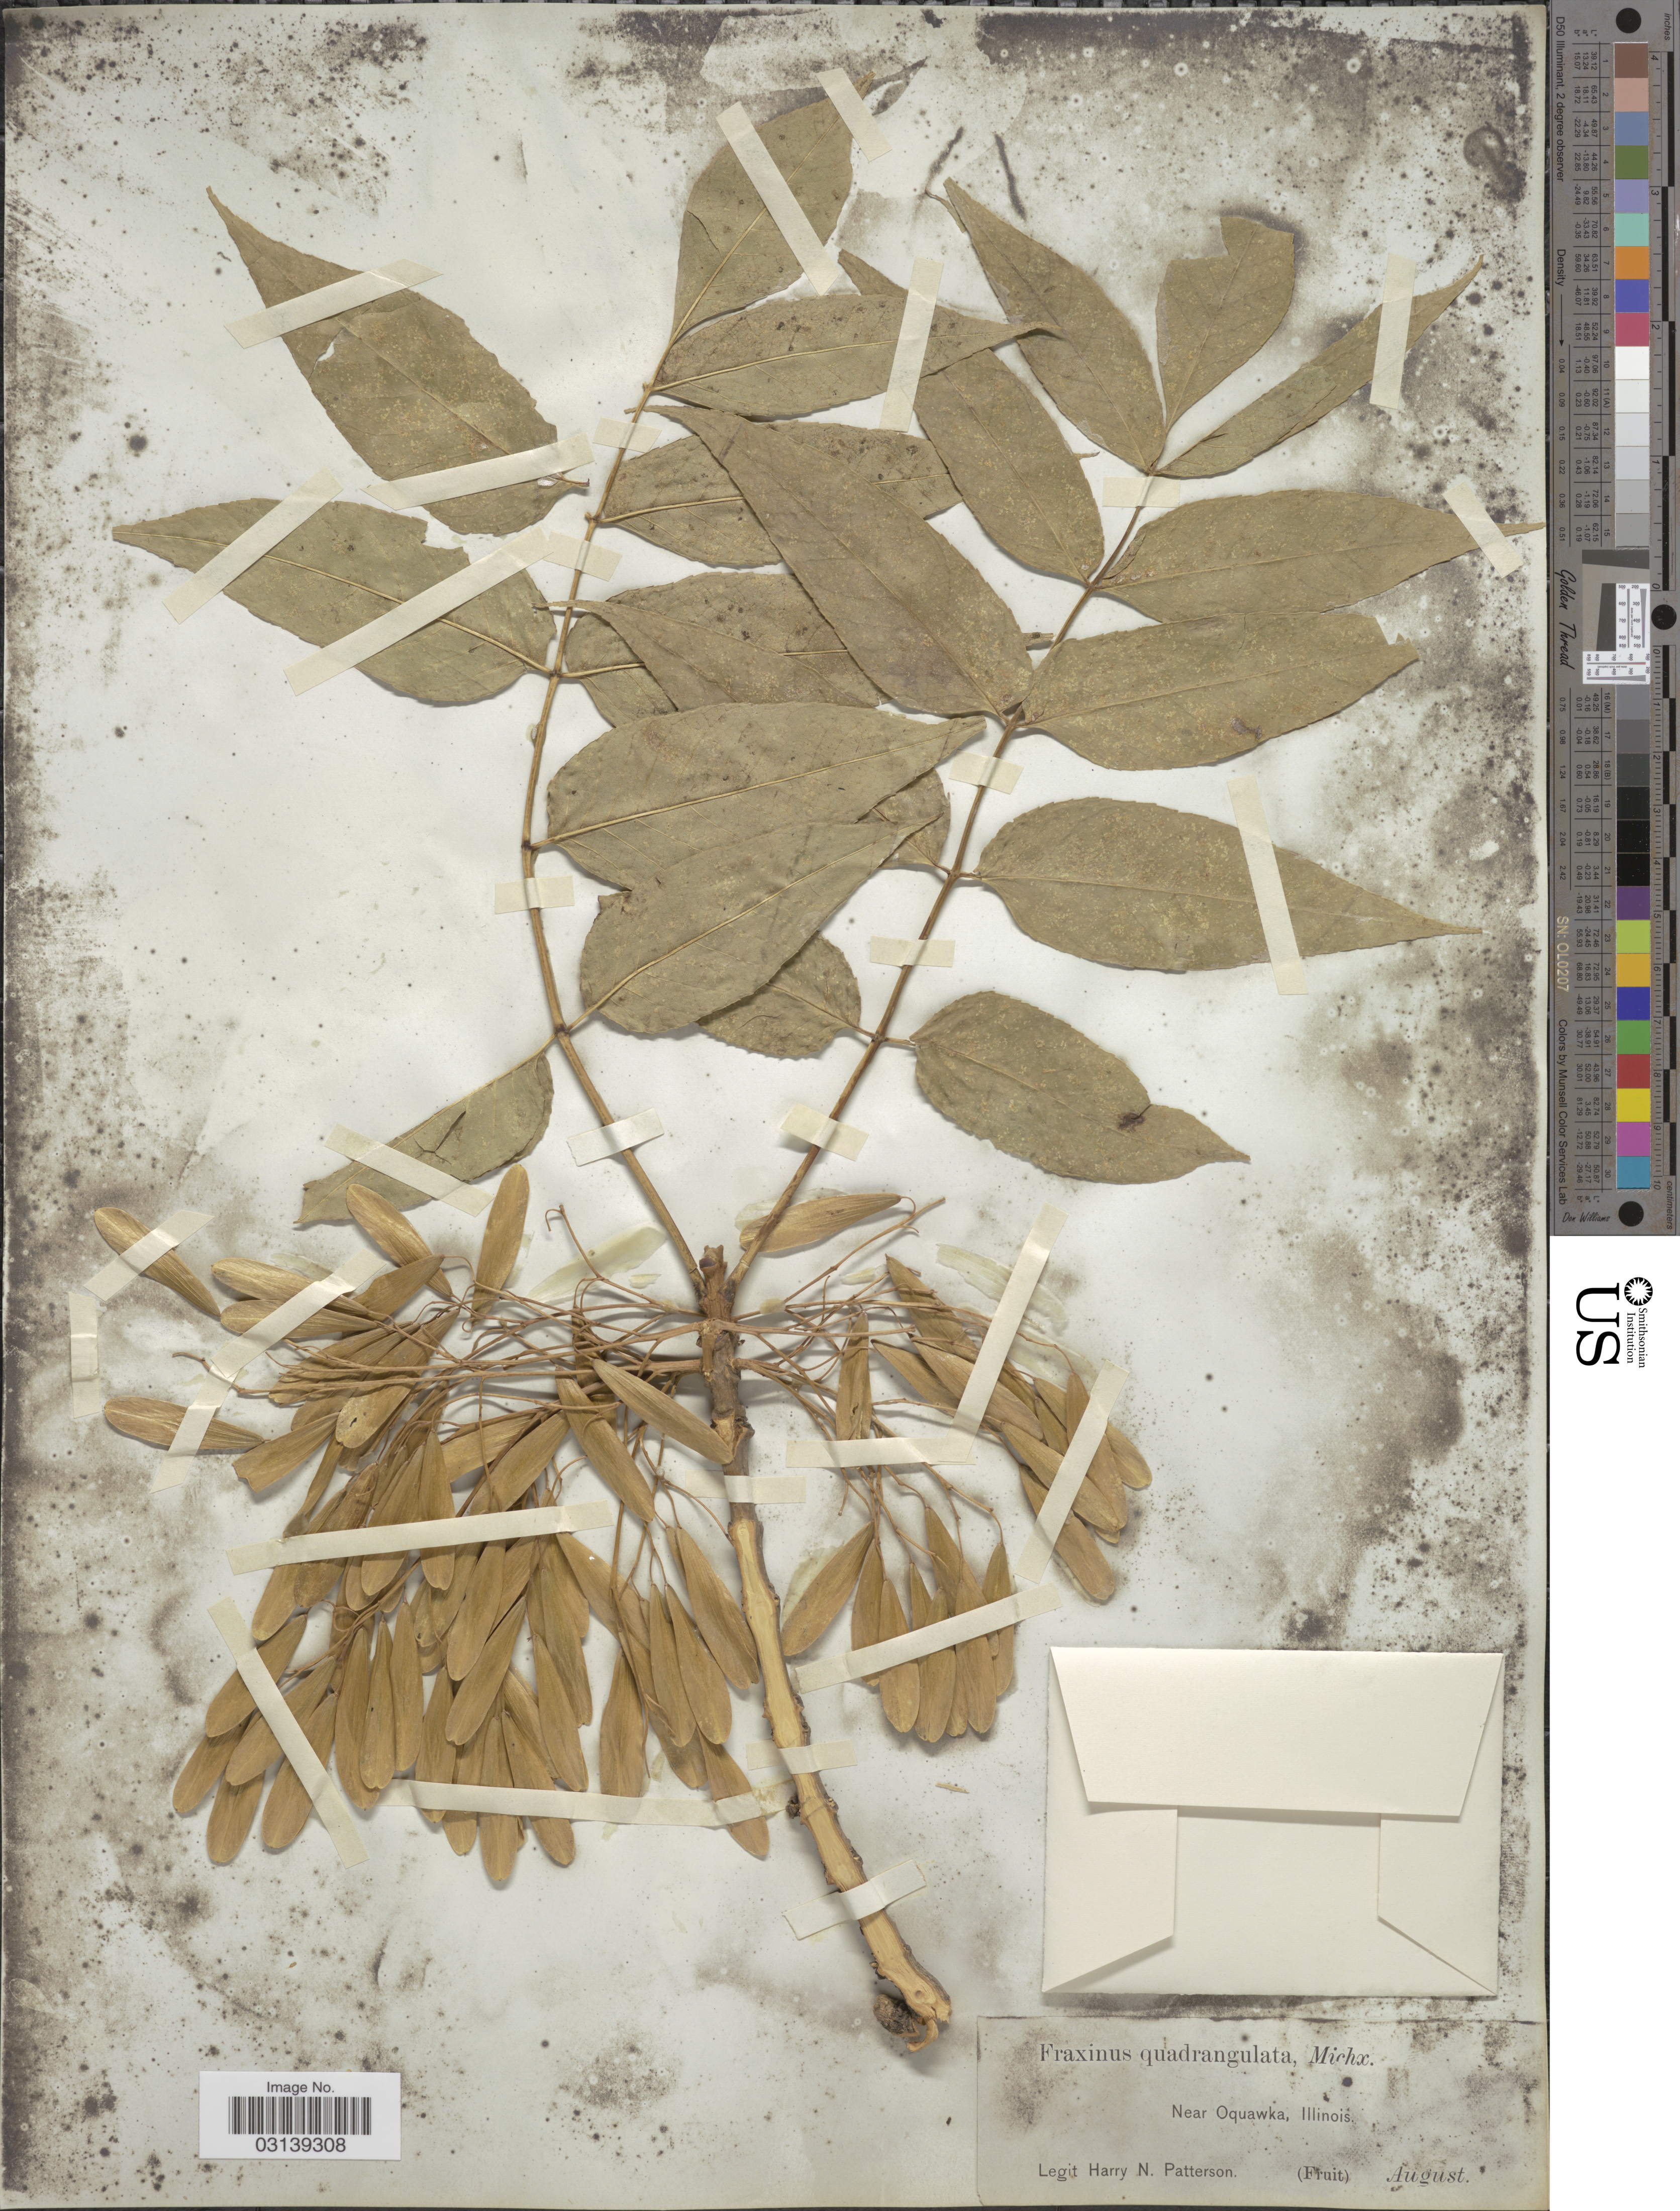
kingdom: Plantae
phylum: Tracheophyta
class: Magnoliopsida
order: Lamiales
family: Oleaceae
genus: Fraxinus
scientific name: Fraxinus quadrangulata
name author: Michx.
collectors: H. N. Patterson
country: United States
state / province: Illinois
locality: Near Oquawka.